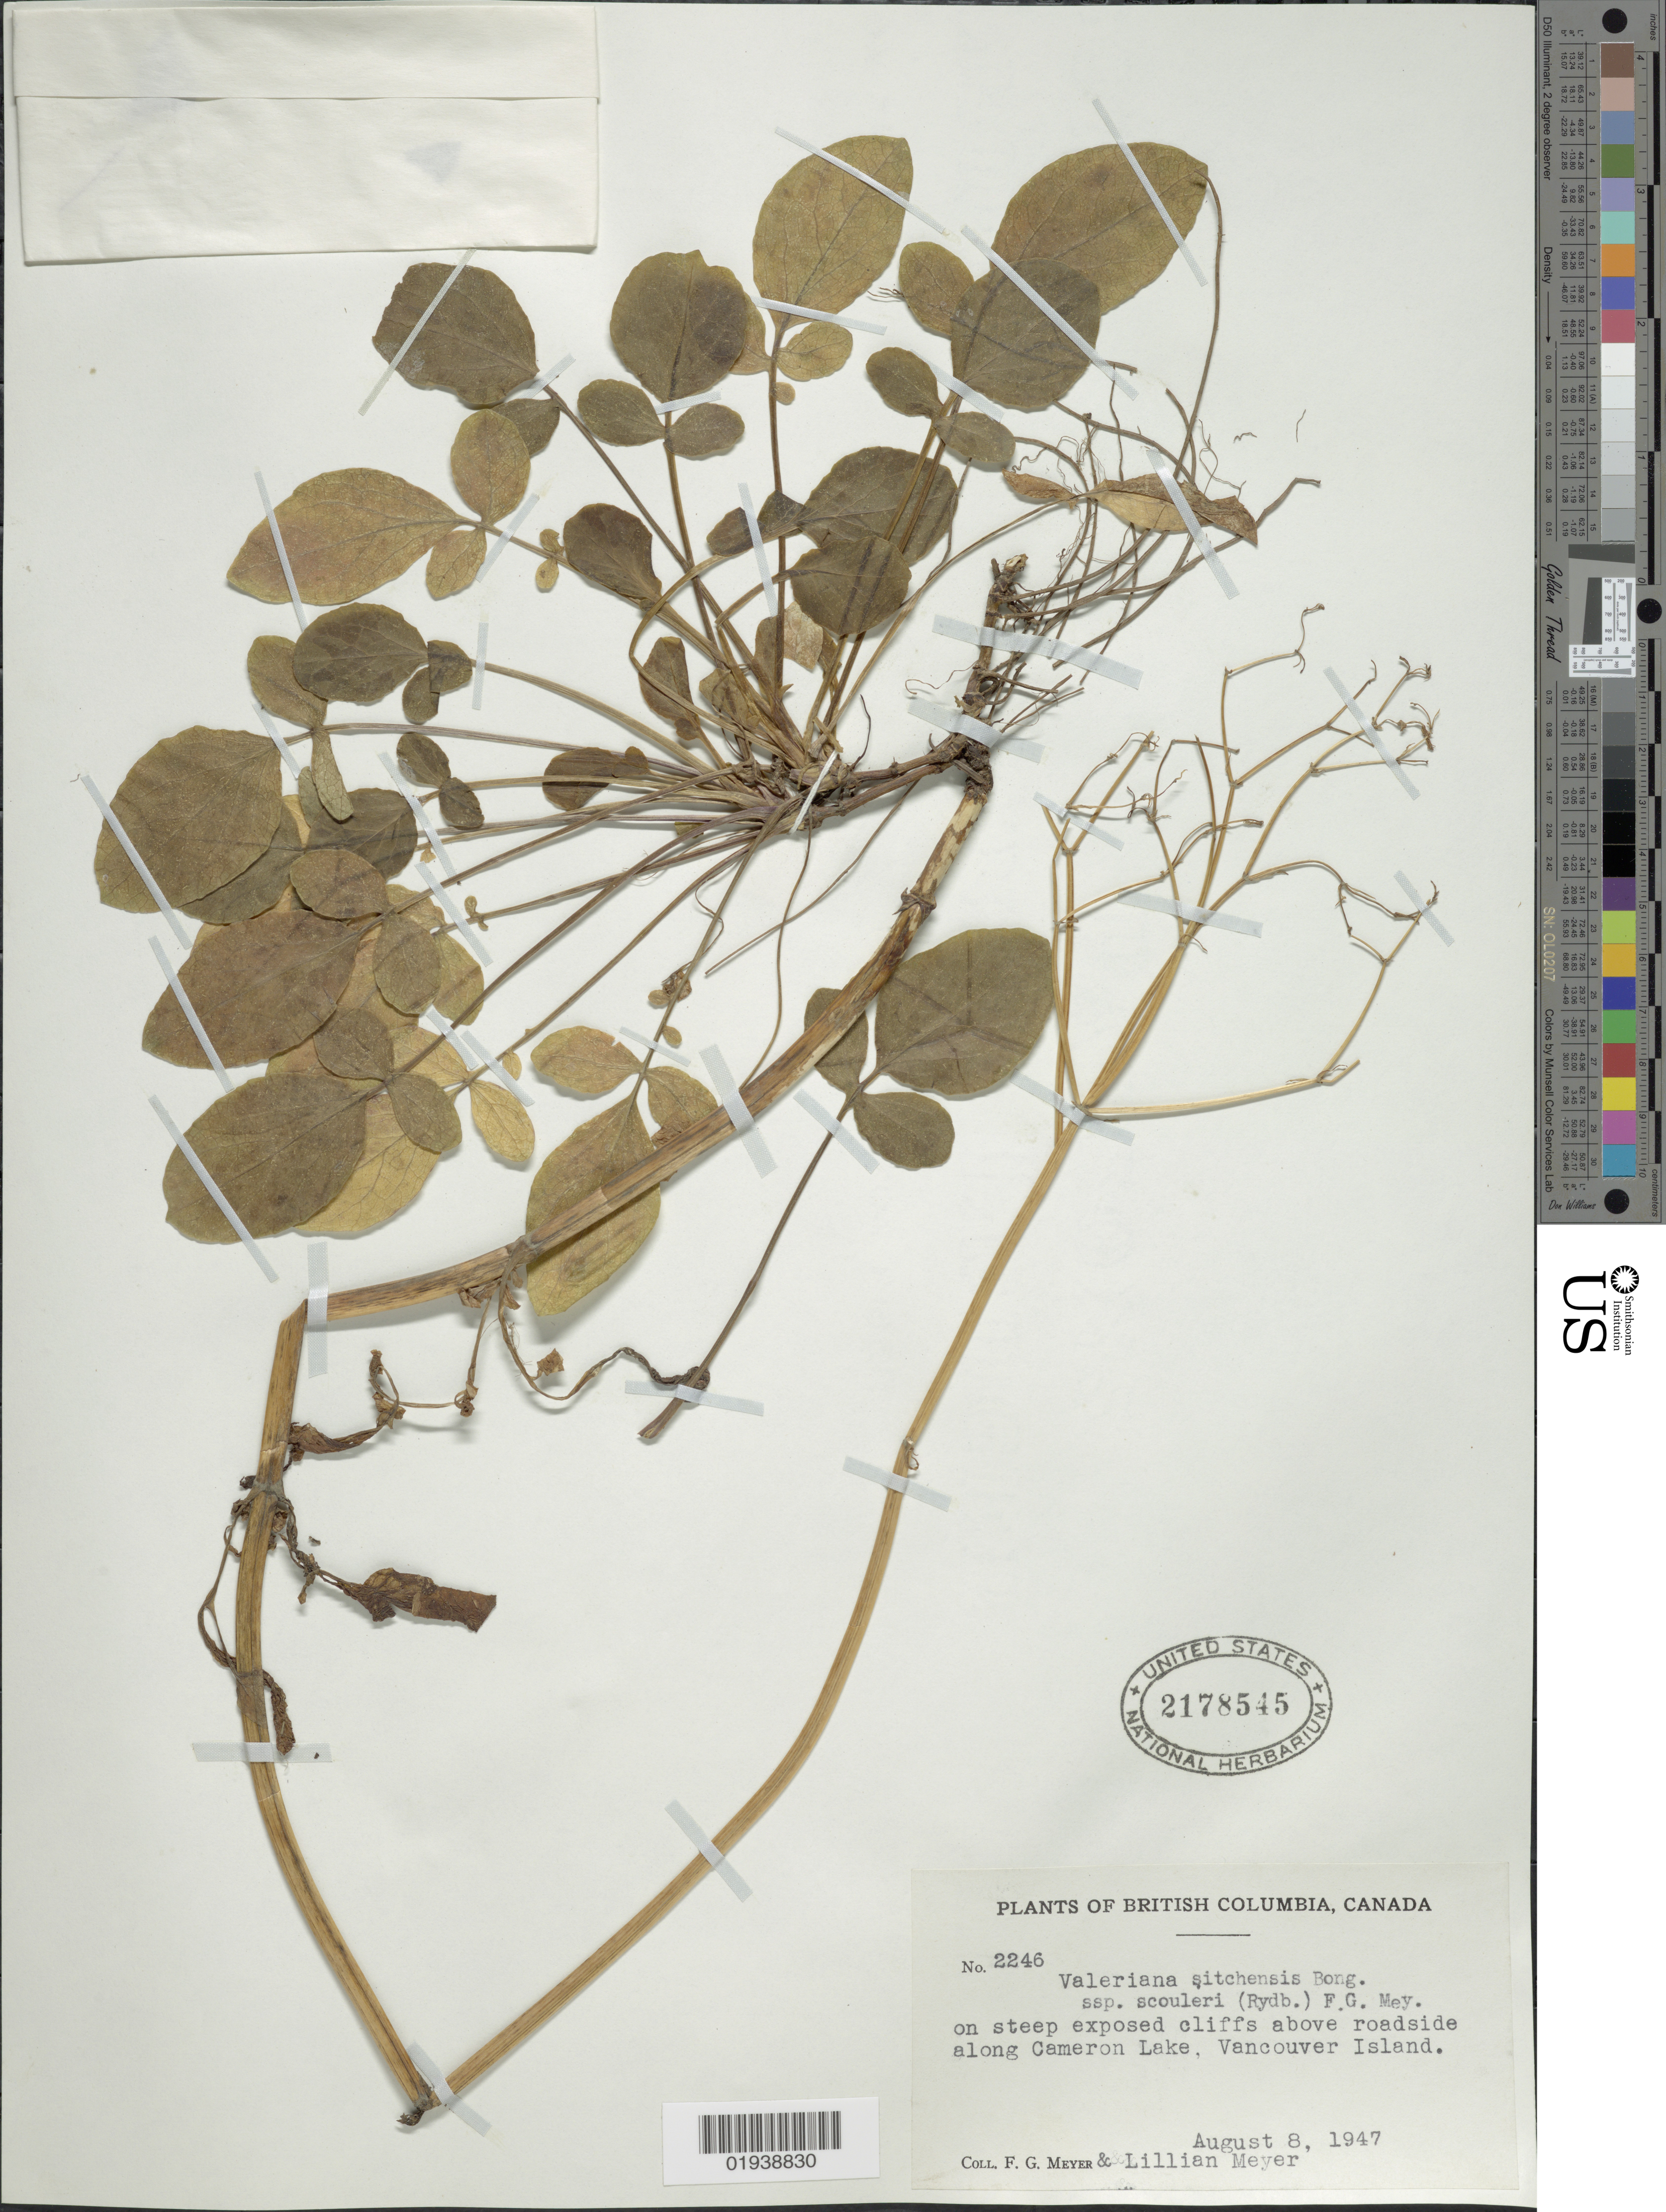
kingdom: Plantae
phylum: Tracheophyta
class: Magnoliopsida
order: Dipsacales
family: Caprifoliaceae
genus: Valeriana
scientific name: Valeriana sitchensis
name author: Bong.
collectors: F. G. Meyer & L. Meyer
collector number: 2246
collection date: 1947-08-08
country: Canada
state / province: British Columbia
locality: On steep exposed cliffs above roadside along Cameron Lake, Vancouver Island.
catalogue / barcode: US 2178545